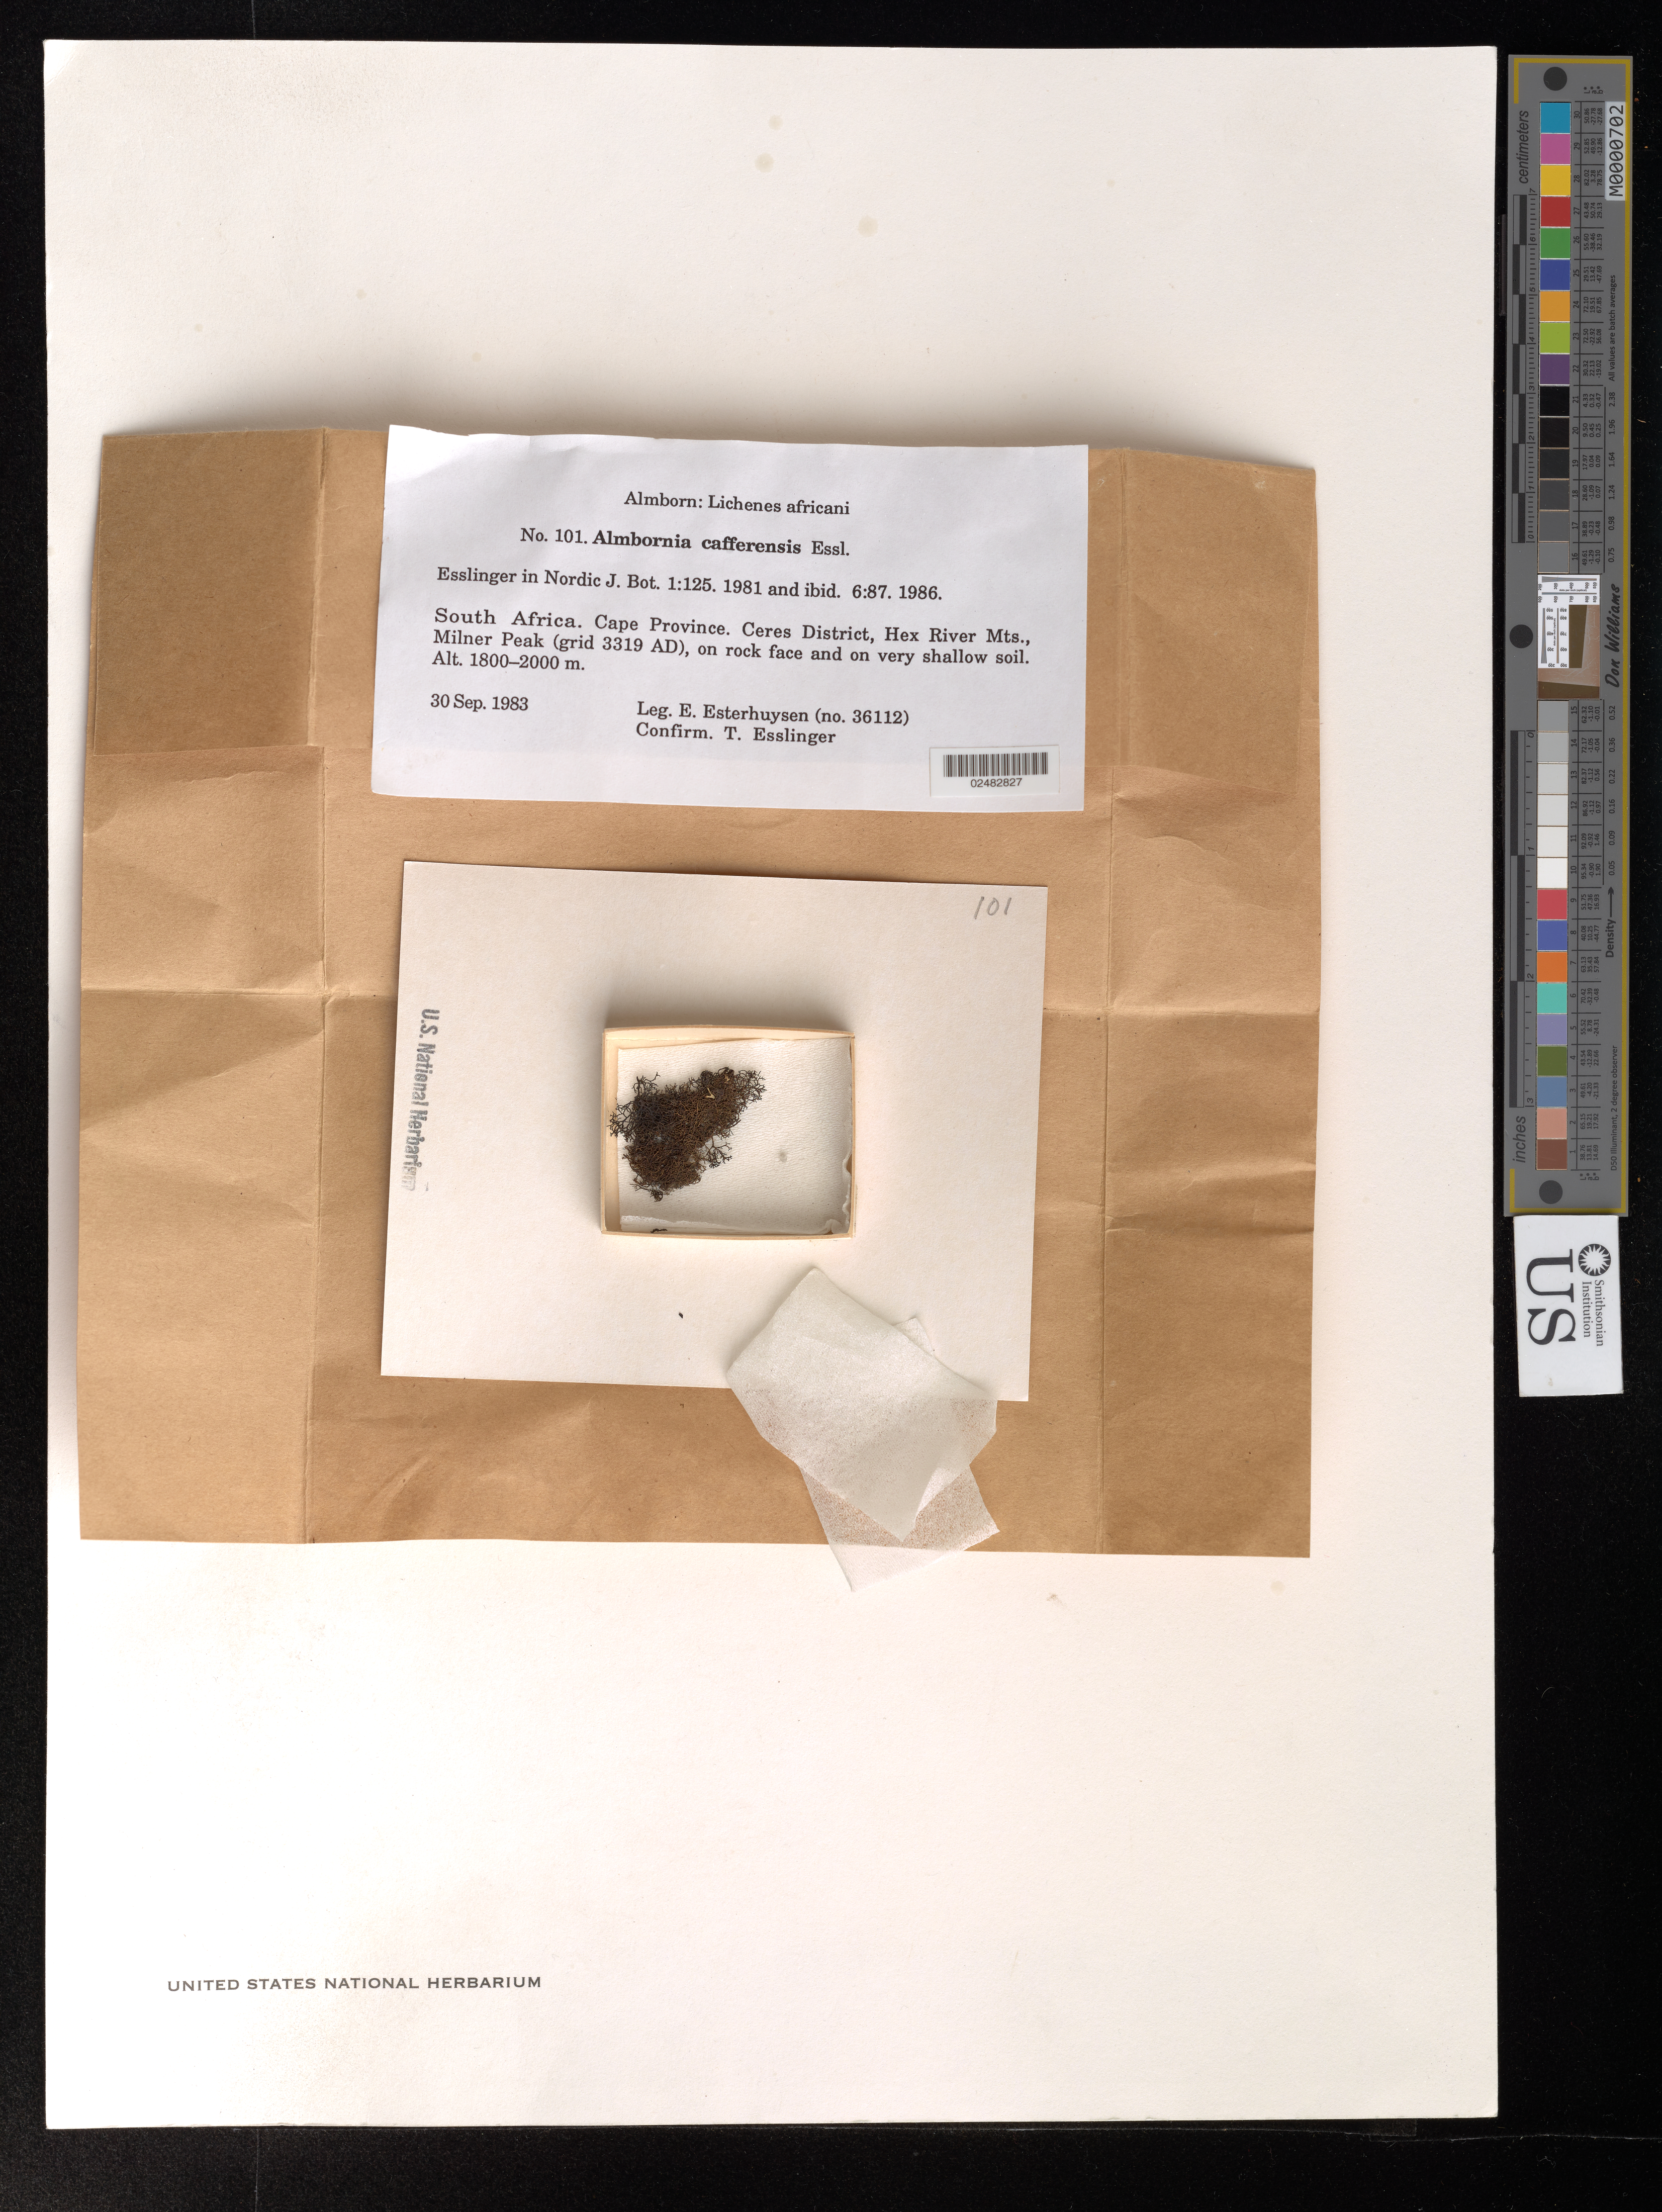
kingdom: Fungi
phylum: Ascomycota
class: Lecanoromycetes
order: Lecanorales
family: Parmeliaceae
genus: Xanthoparmelia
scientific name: Xanthoparmelia ovealmbornii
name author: A. Thell et al.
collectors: E. E. Esterhuysen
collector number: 36112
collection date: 1983-09-30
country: South Africa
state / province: Western Cape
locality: Ceres Diste., Hex River Mts., Milner Peak (grid 3319 AD), on rockface and on very shallow soil.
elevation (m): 1800